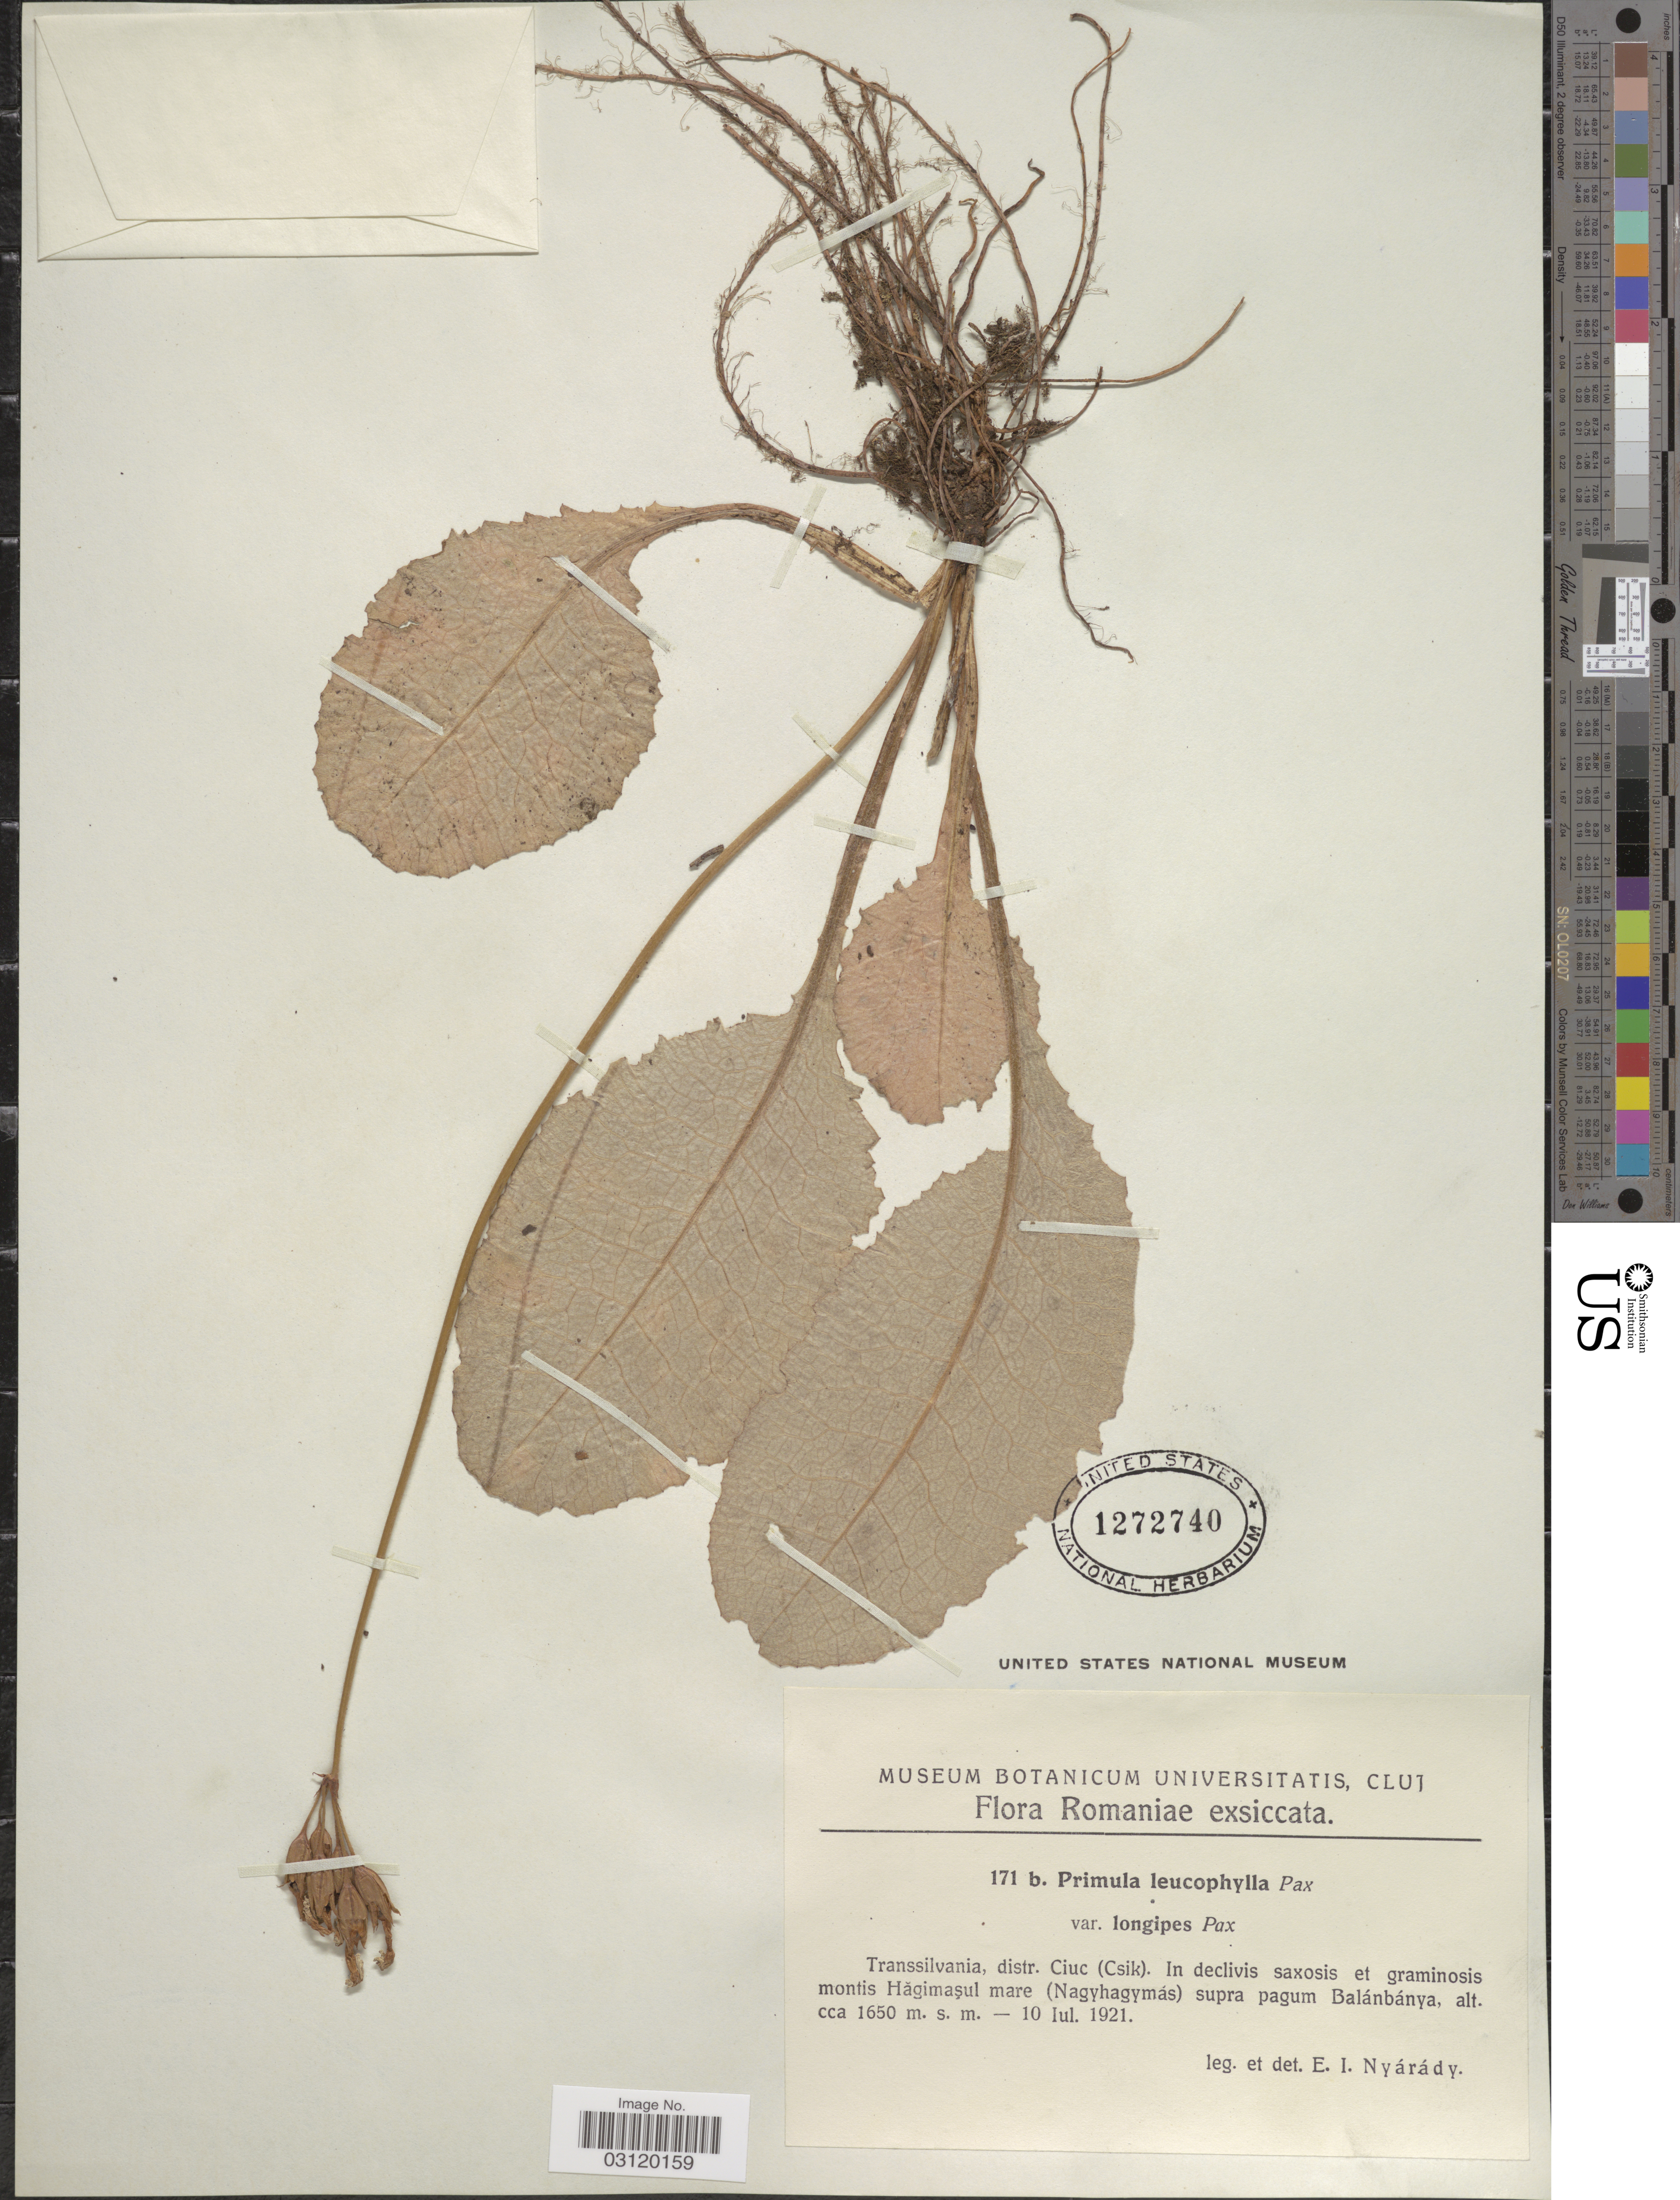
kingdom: Plantae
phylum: Tracheophyta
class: Magnoliopsida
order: Ericales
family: Primulaceae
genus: Primula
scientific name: Primula leucophylla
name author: Pax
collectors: E. Nyárády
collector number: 171b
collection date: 1921-07-10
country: Romania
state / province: Cluj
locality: Transsilvania, distr. Ciuc (Csik), In declivis saxosis et graminosis montis Hagimasul mare (Ngayhagymas) supra pagum Balanbanya.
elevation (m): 1650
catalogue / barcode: US 1272740